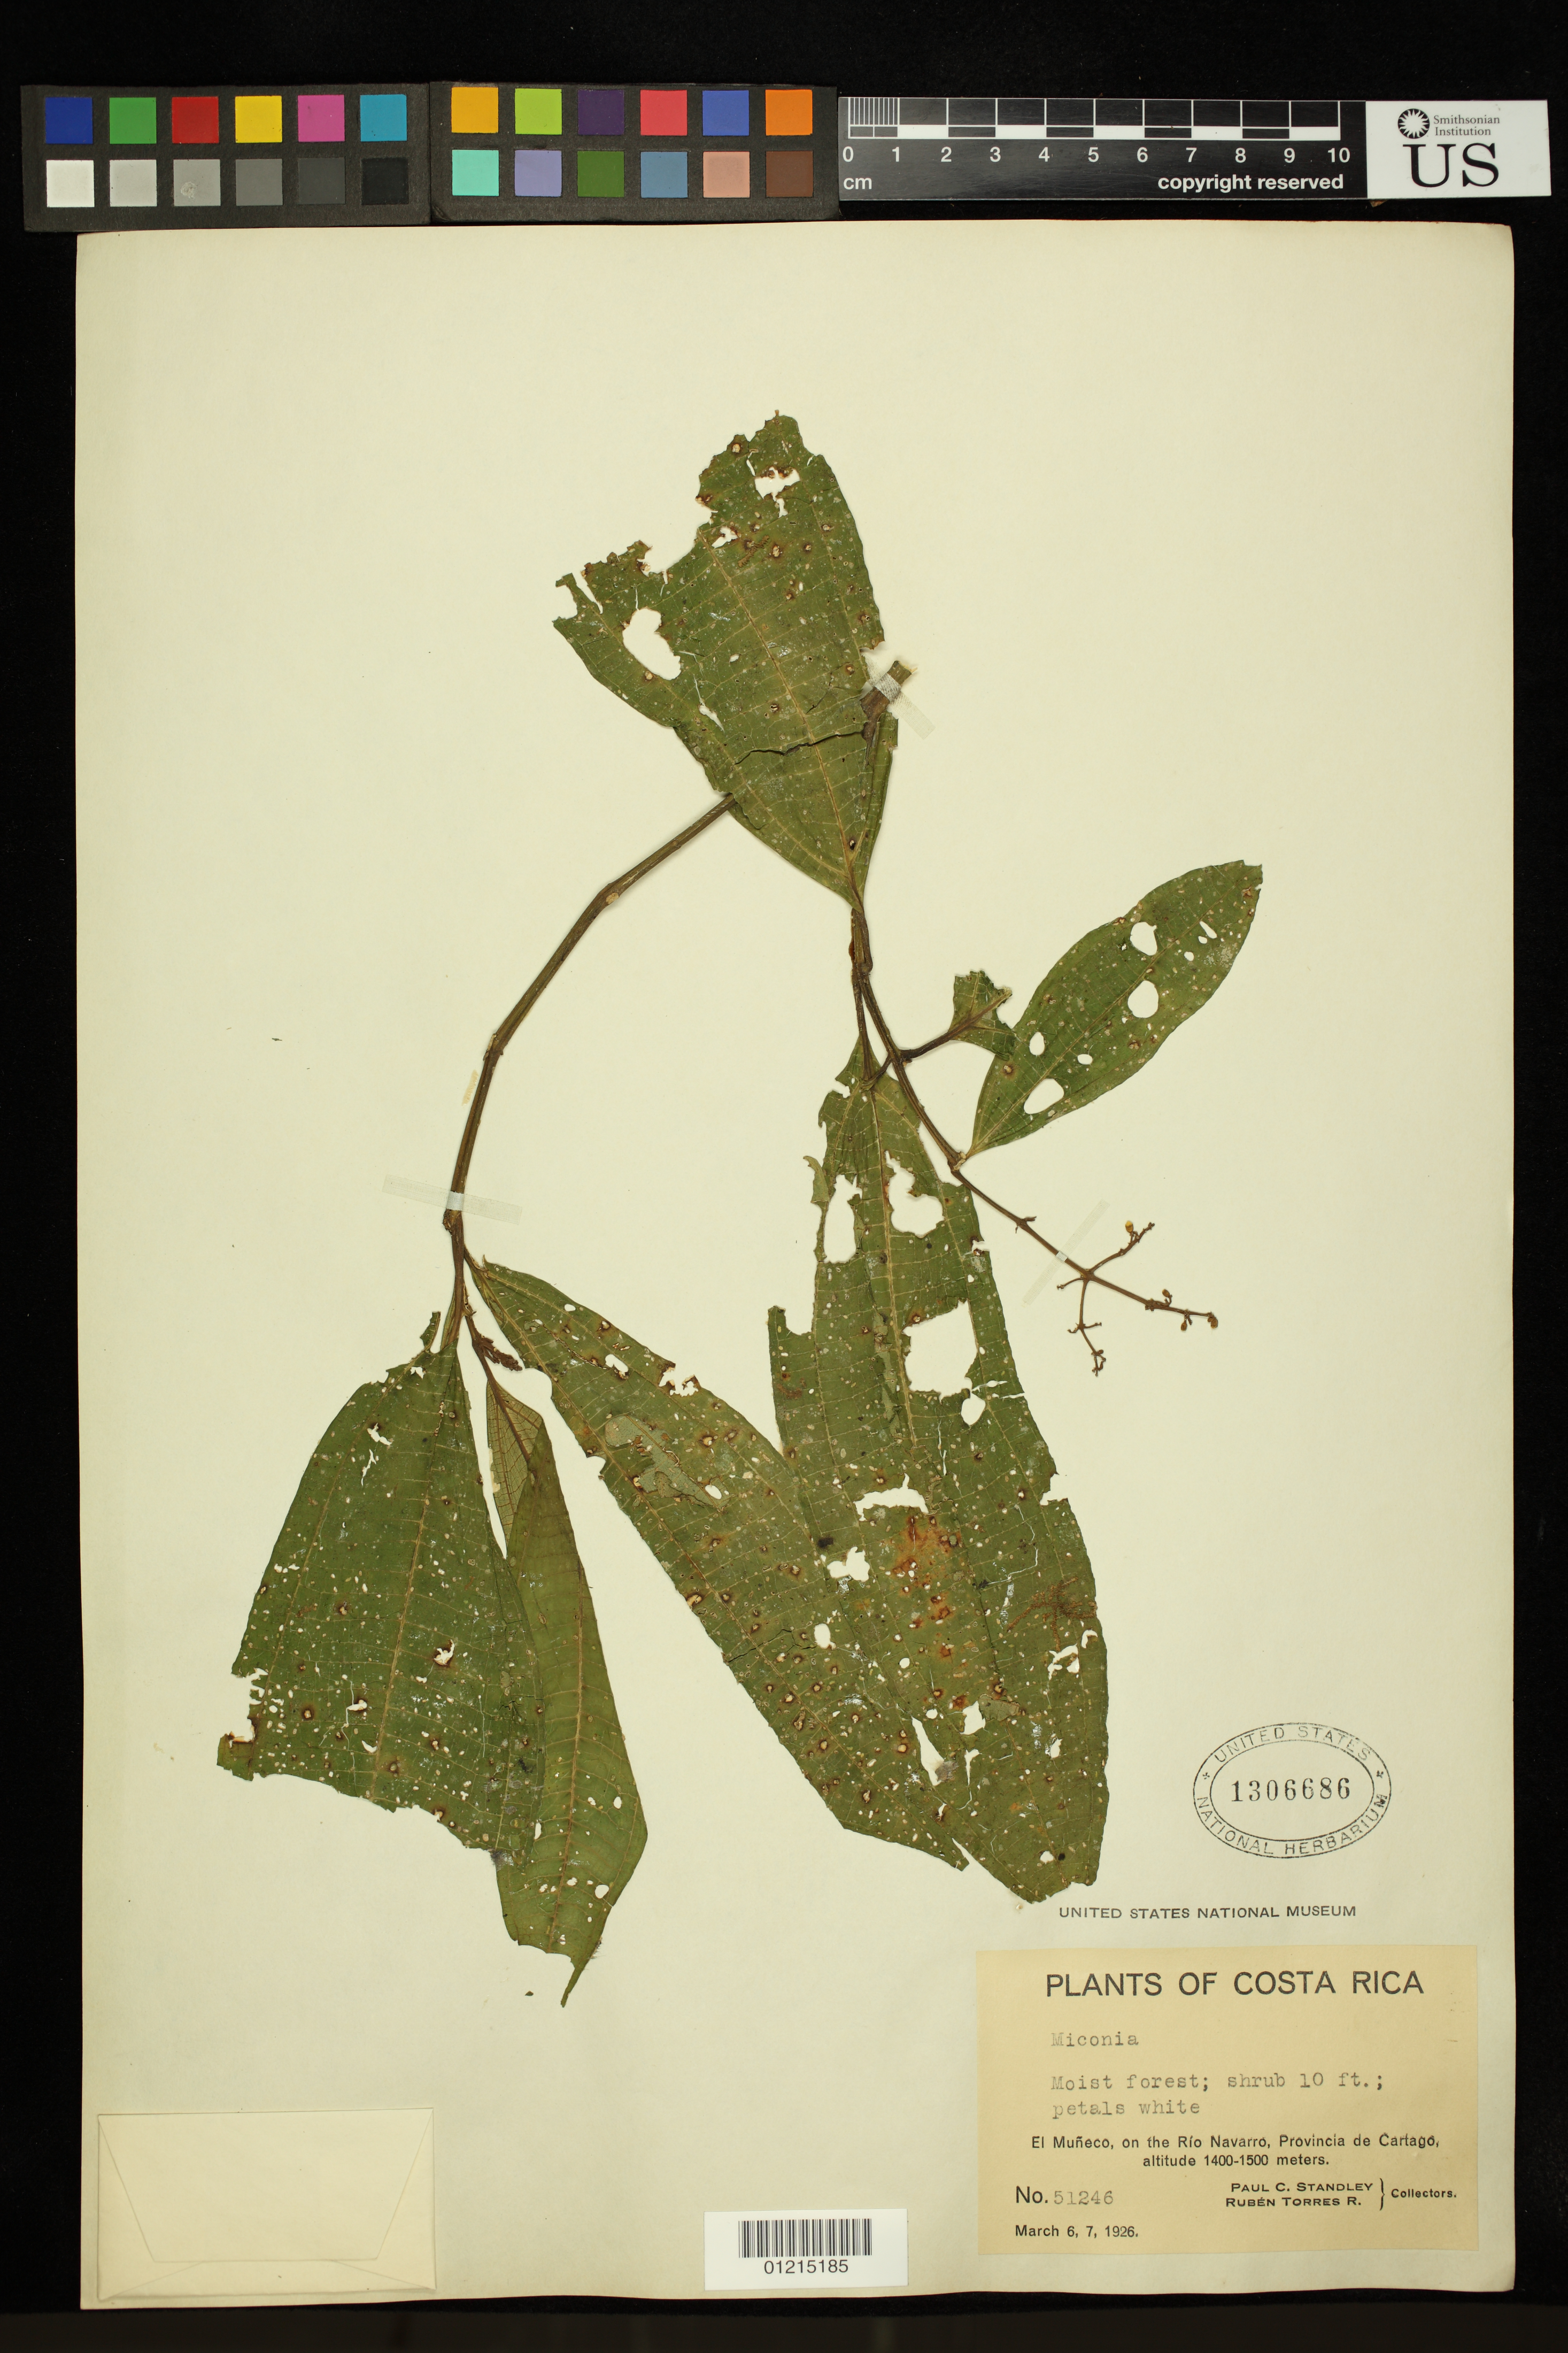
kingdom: Plantae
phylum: Tracheophyta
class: Magnoliopsida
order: Myrtales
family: Melastomataceae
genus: Miconia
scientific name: Miconia sp.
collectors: P. C. Standley & R. Torres Rojas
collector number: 51246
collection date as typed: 06 Mar 1926 and 07 Mar 1926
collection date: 1926-03-06,1926-03-07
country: Costa Rica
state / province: Cartago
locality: El Muneco, on Rio Navarro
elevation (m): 1400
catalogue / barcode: US 1306686